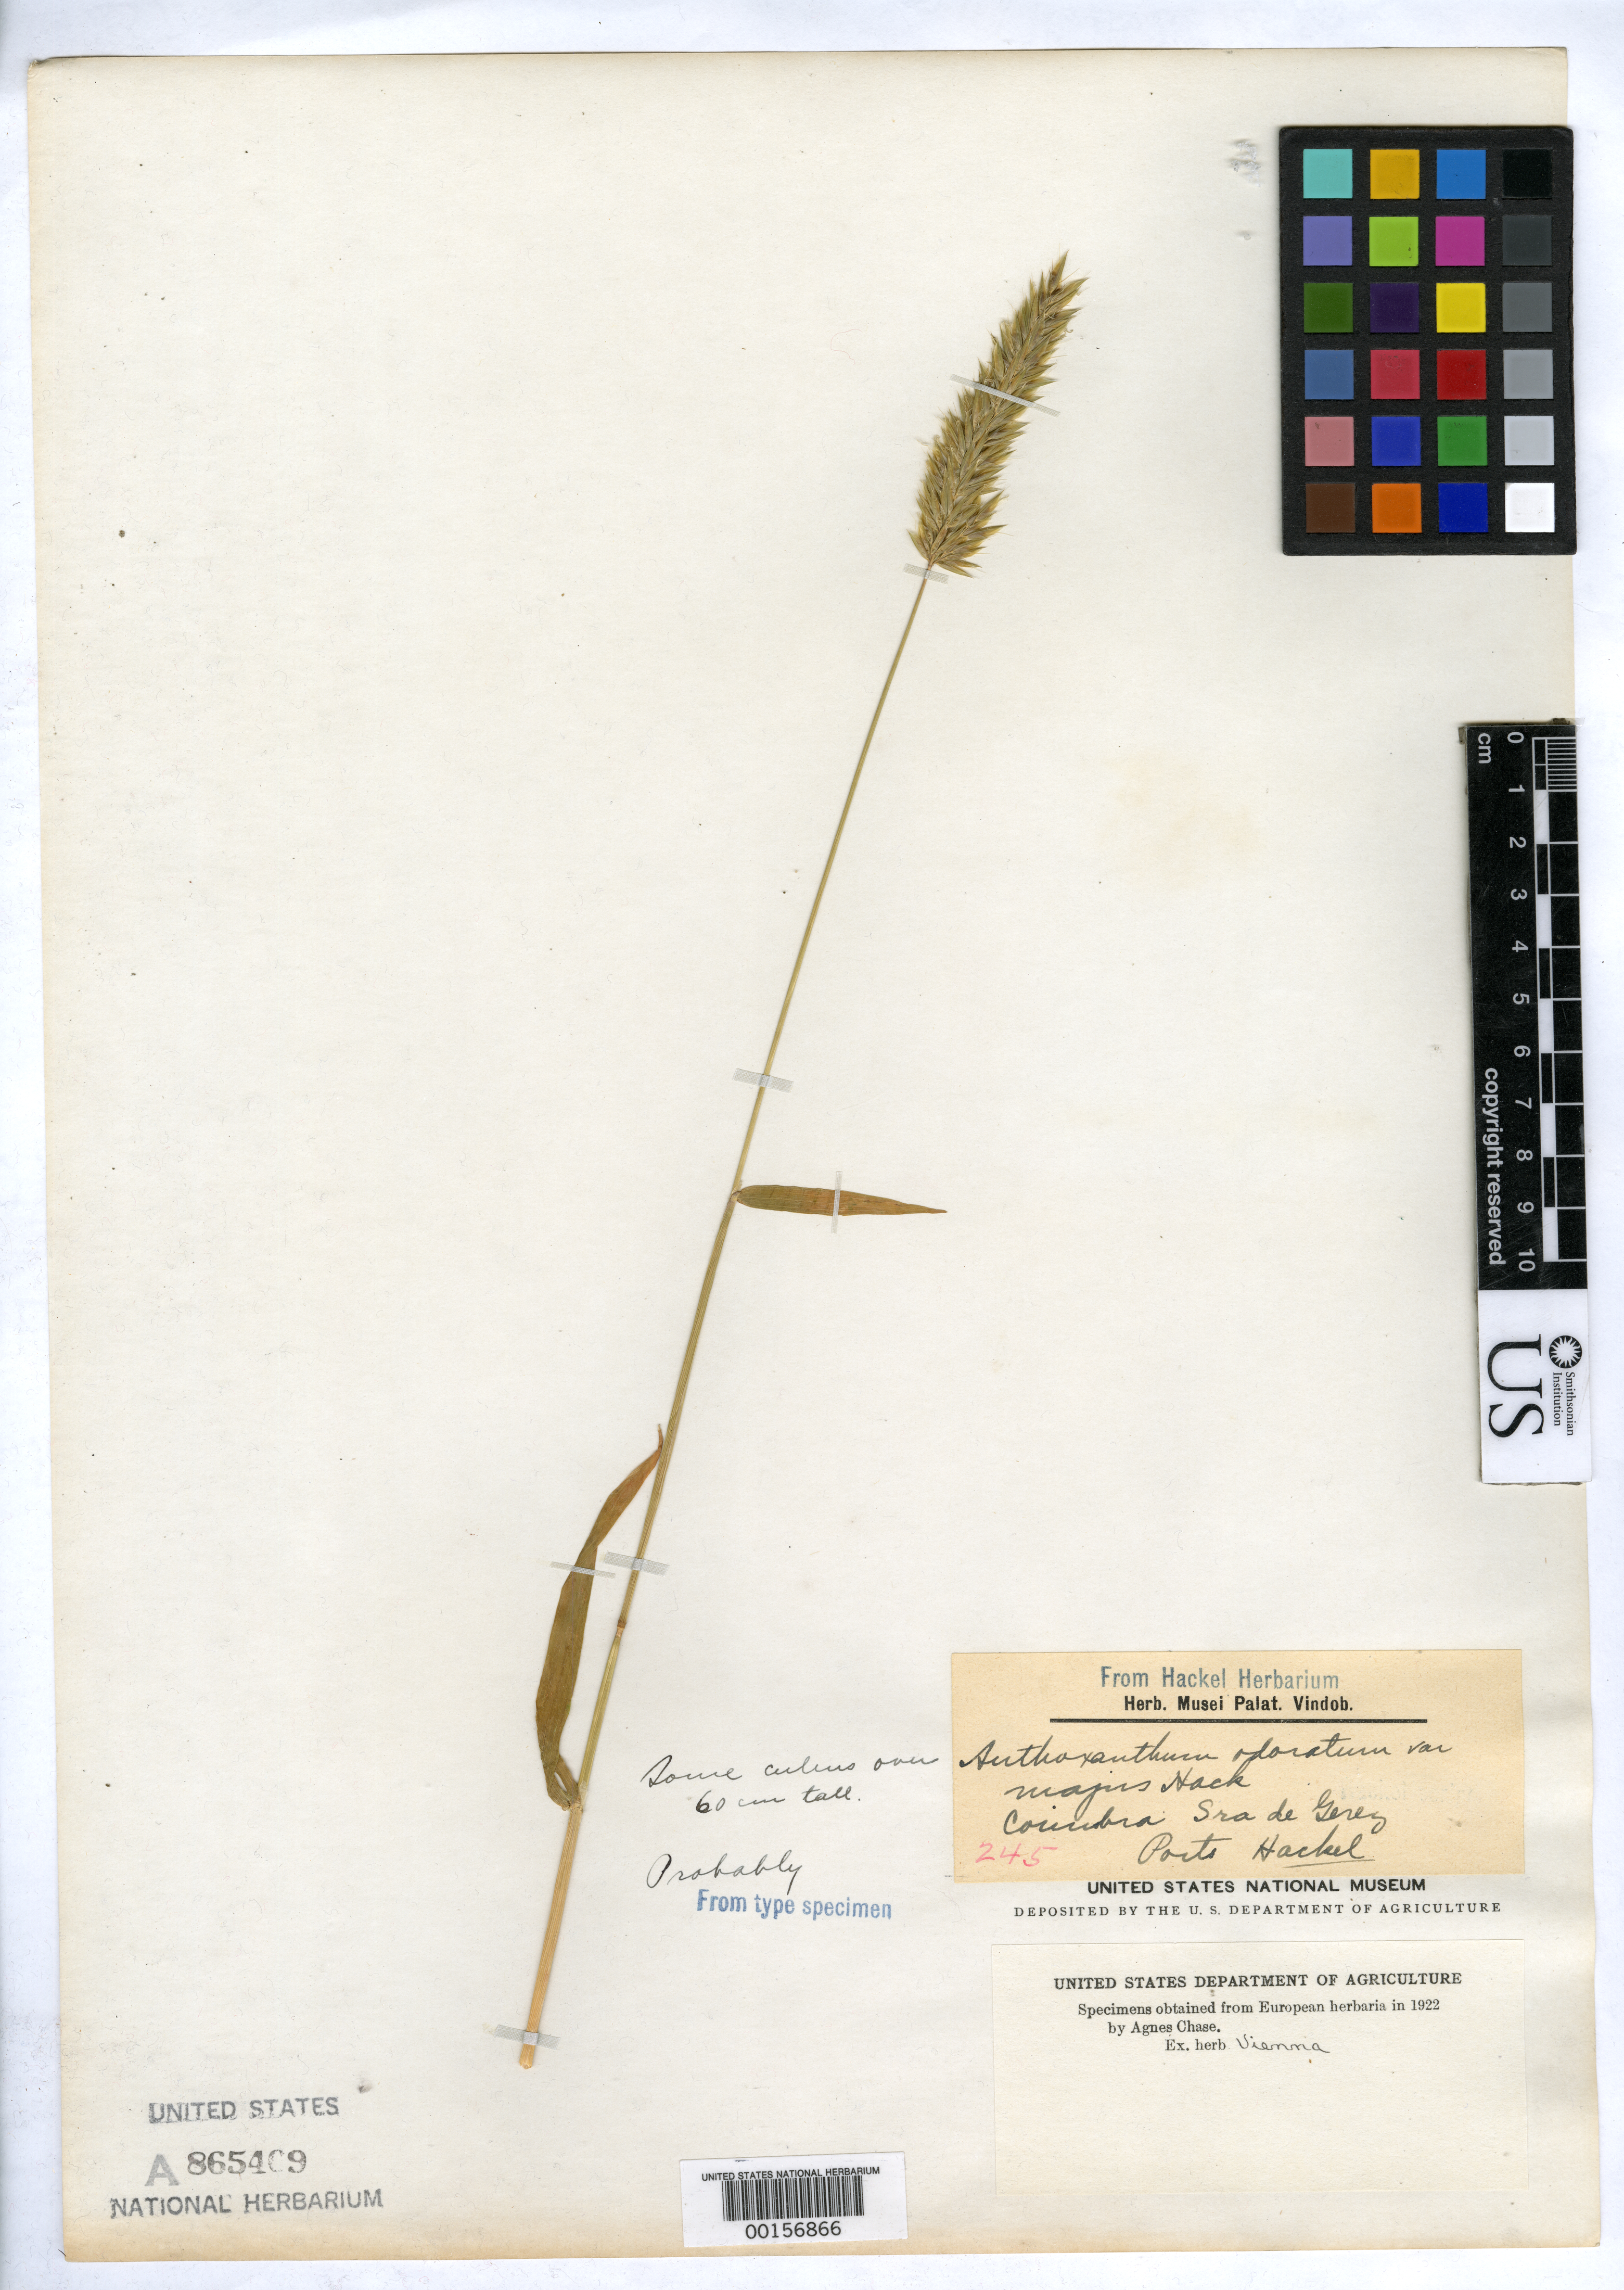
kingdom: Plantae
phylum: Tracheophyta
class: Liliopsida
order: Poales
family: Poaceae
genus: Anthoxanthum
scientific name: Anthoxanthum odoratum var. majus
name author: Hack.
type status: Type Fragment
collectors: P. C. Porto & E. Hackel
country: Portugal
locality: Coimbra, Sra. de Gerez.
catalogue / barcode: US 865409A